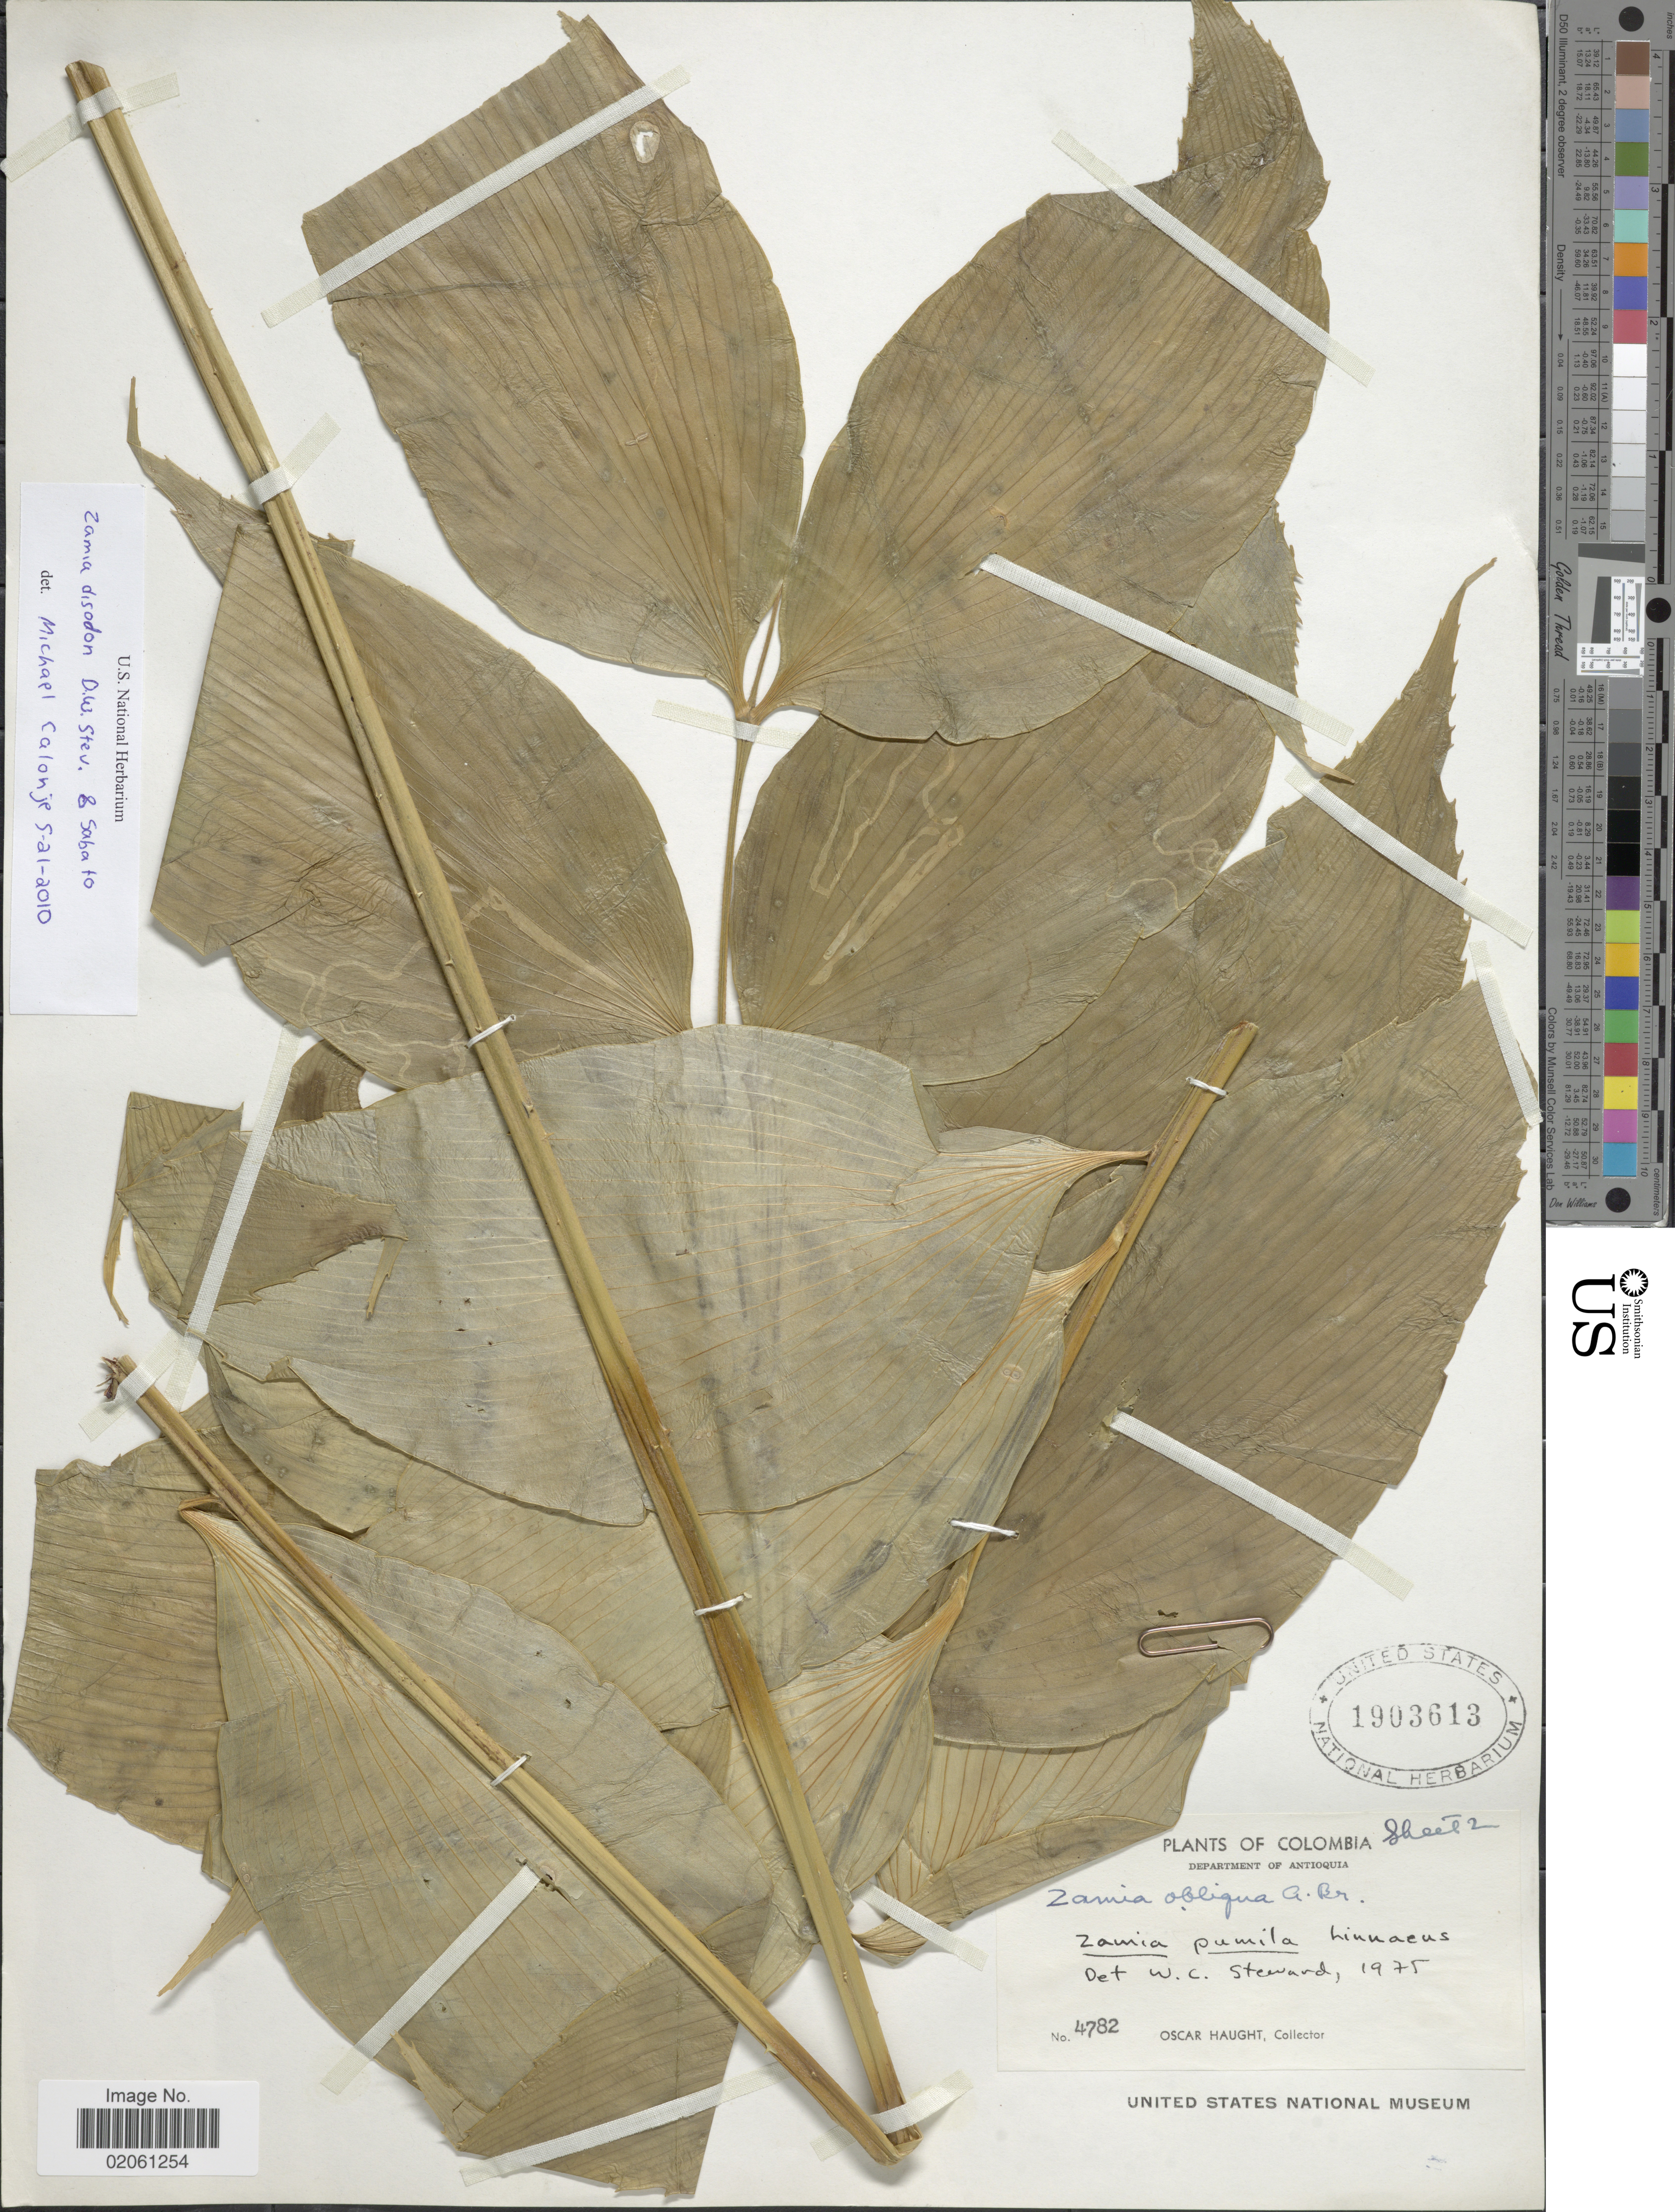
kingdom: Plantae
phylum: Tracheophyta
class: Cycadopsida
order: Cycadales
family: Zamiaceae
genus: Zamia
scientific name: Zamia disodon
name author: D.W. Stev. & Sabato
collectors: O. Haught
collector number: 4782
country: Colombia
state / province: Antioquia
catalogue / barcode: US 1903613